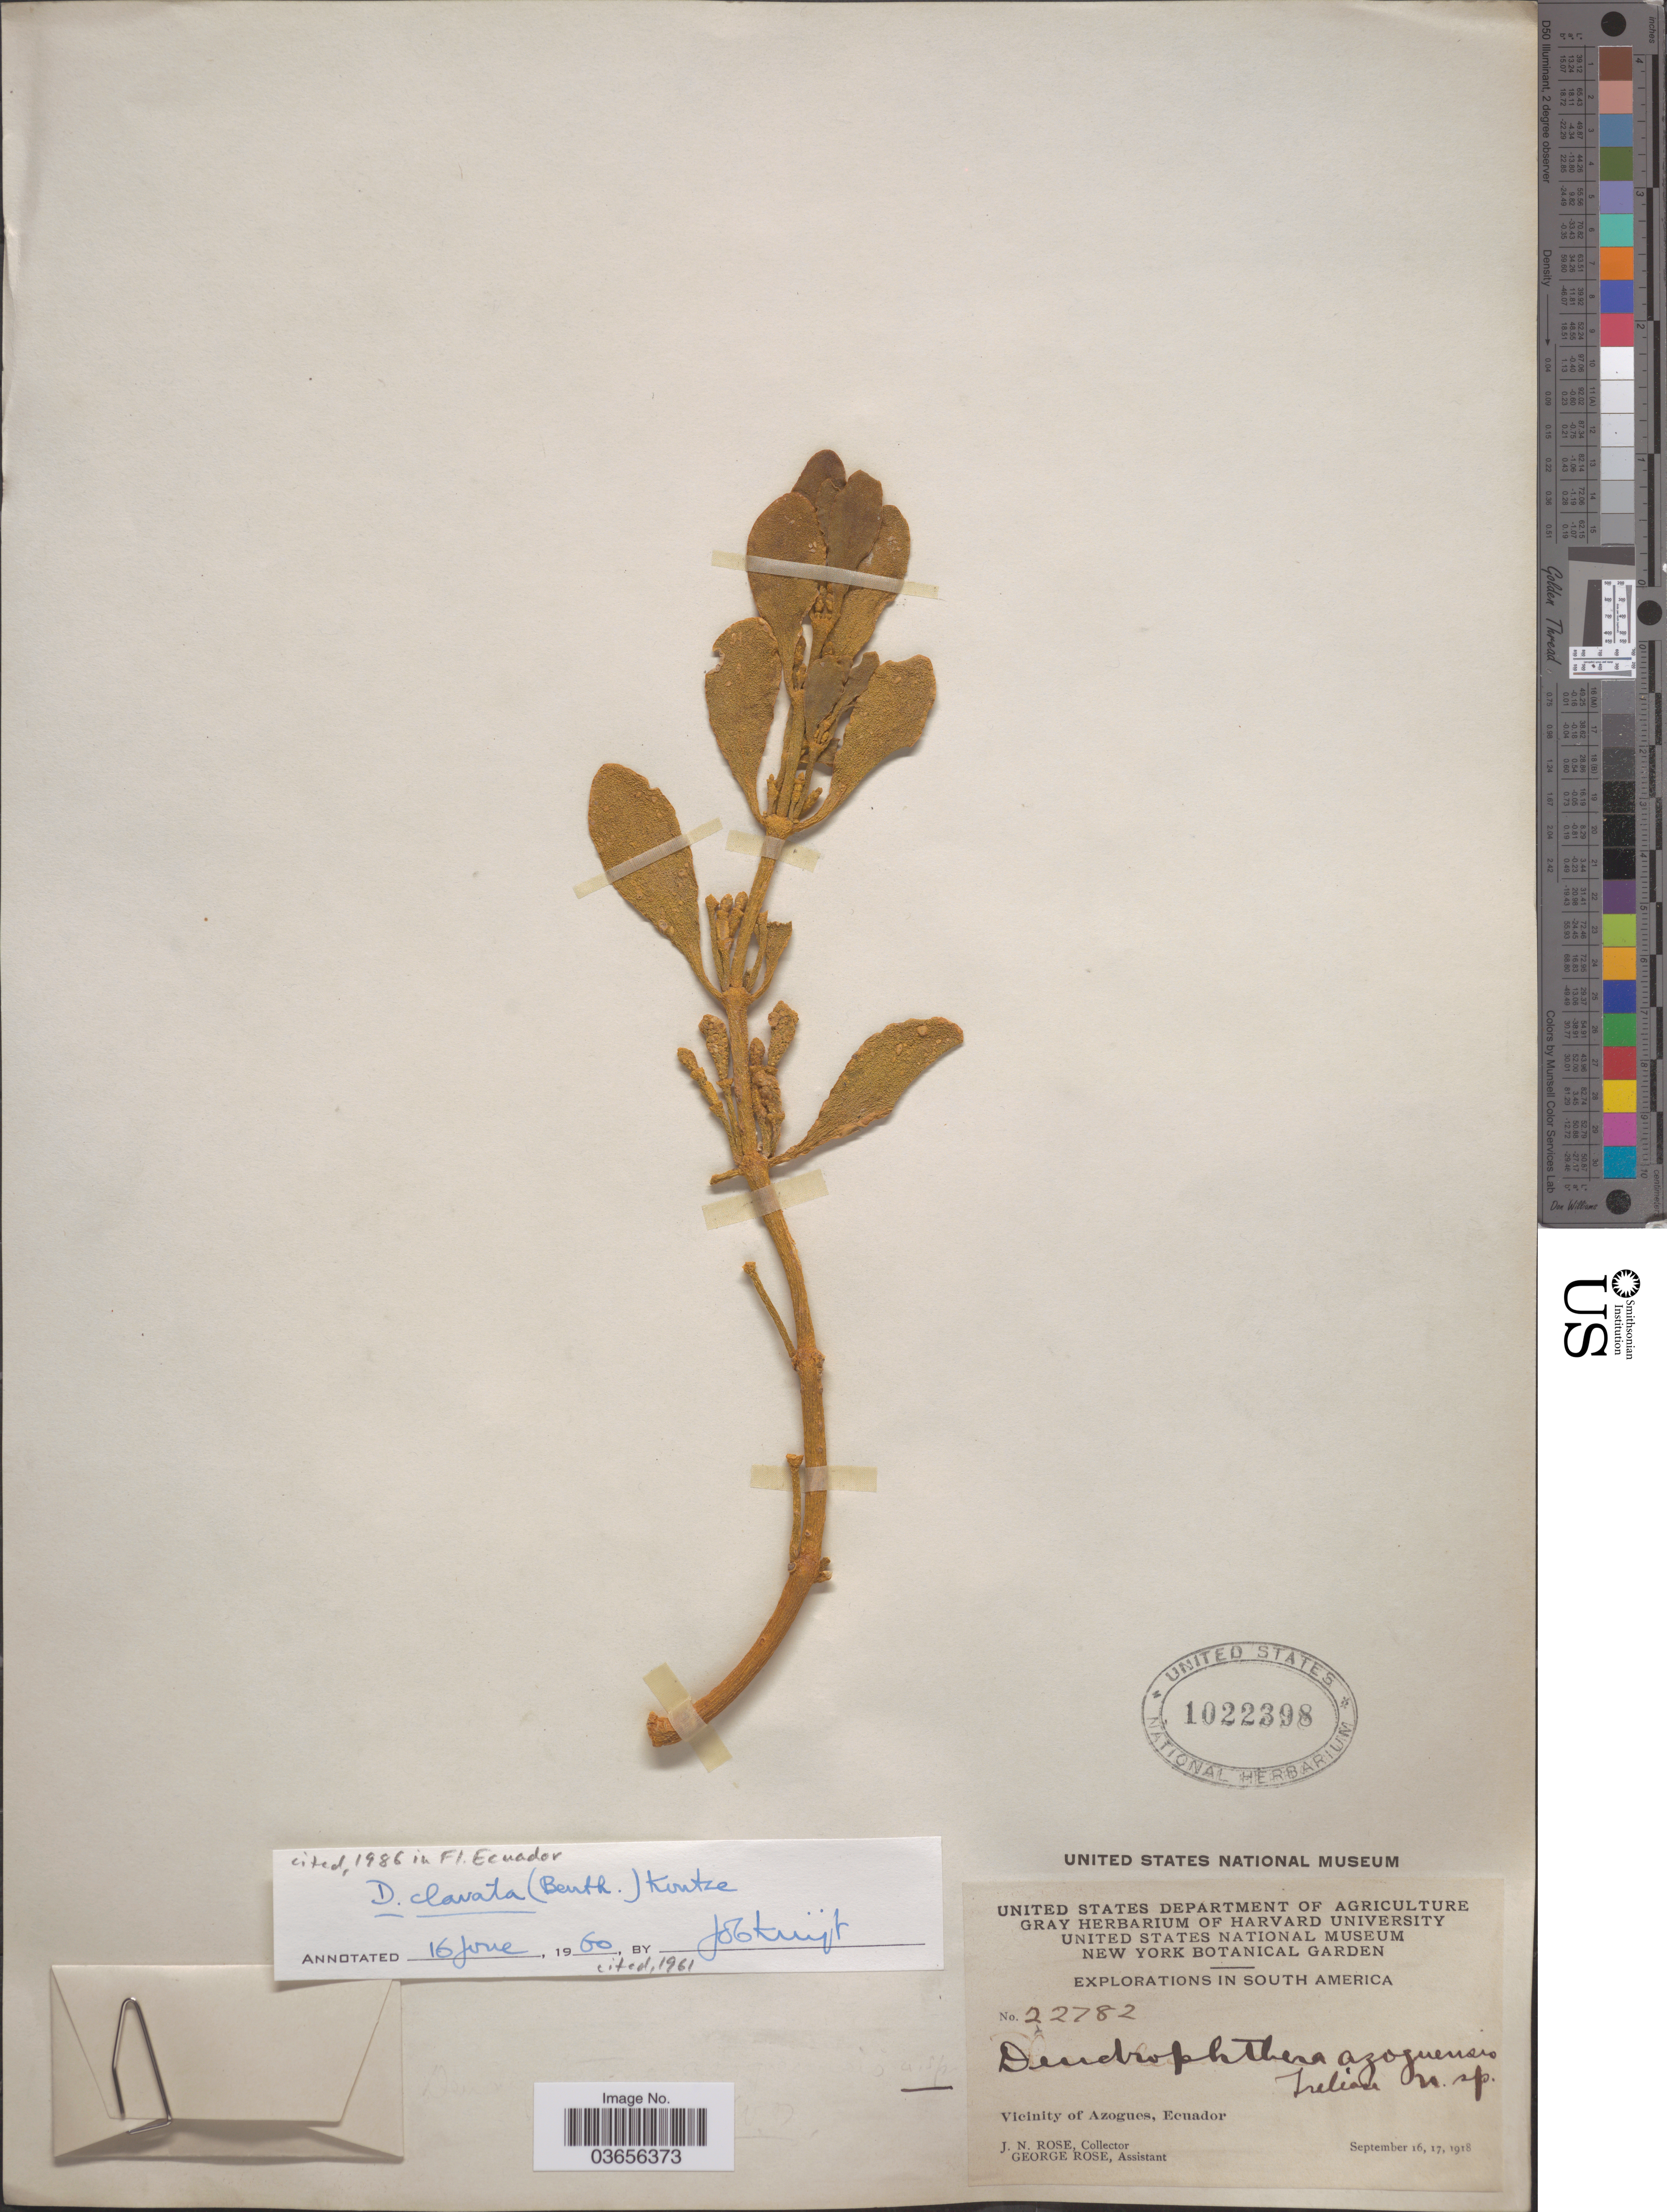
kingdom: Plantae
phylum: Tracheophyta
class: Magnoliopsida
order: Santalales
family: Viscaceae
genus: Dendrophthora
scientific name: Dendrophthora clavata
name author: (Benth.) Urb.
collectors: J. N. Rose & G. Rose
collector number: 22782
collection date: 1918-07-16/1918-09-17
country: Ecuador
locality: Vicinity of Azogues.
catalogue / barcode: US 1022398